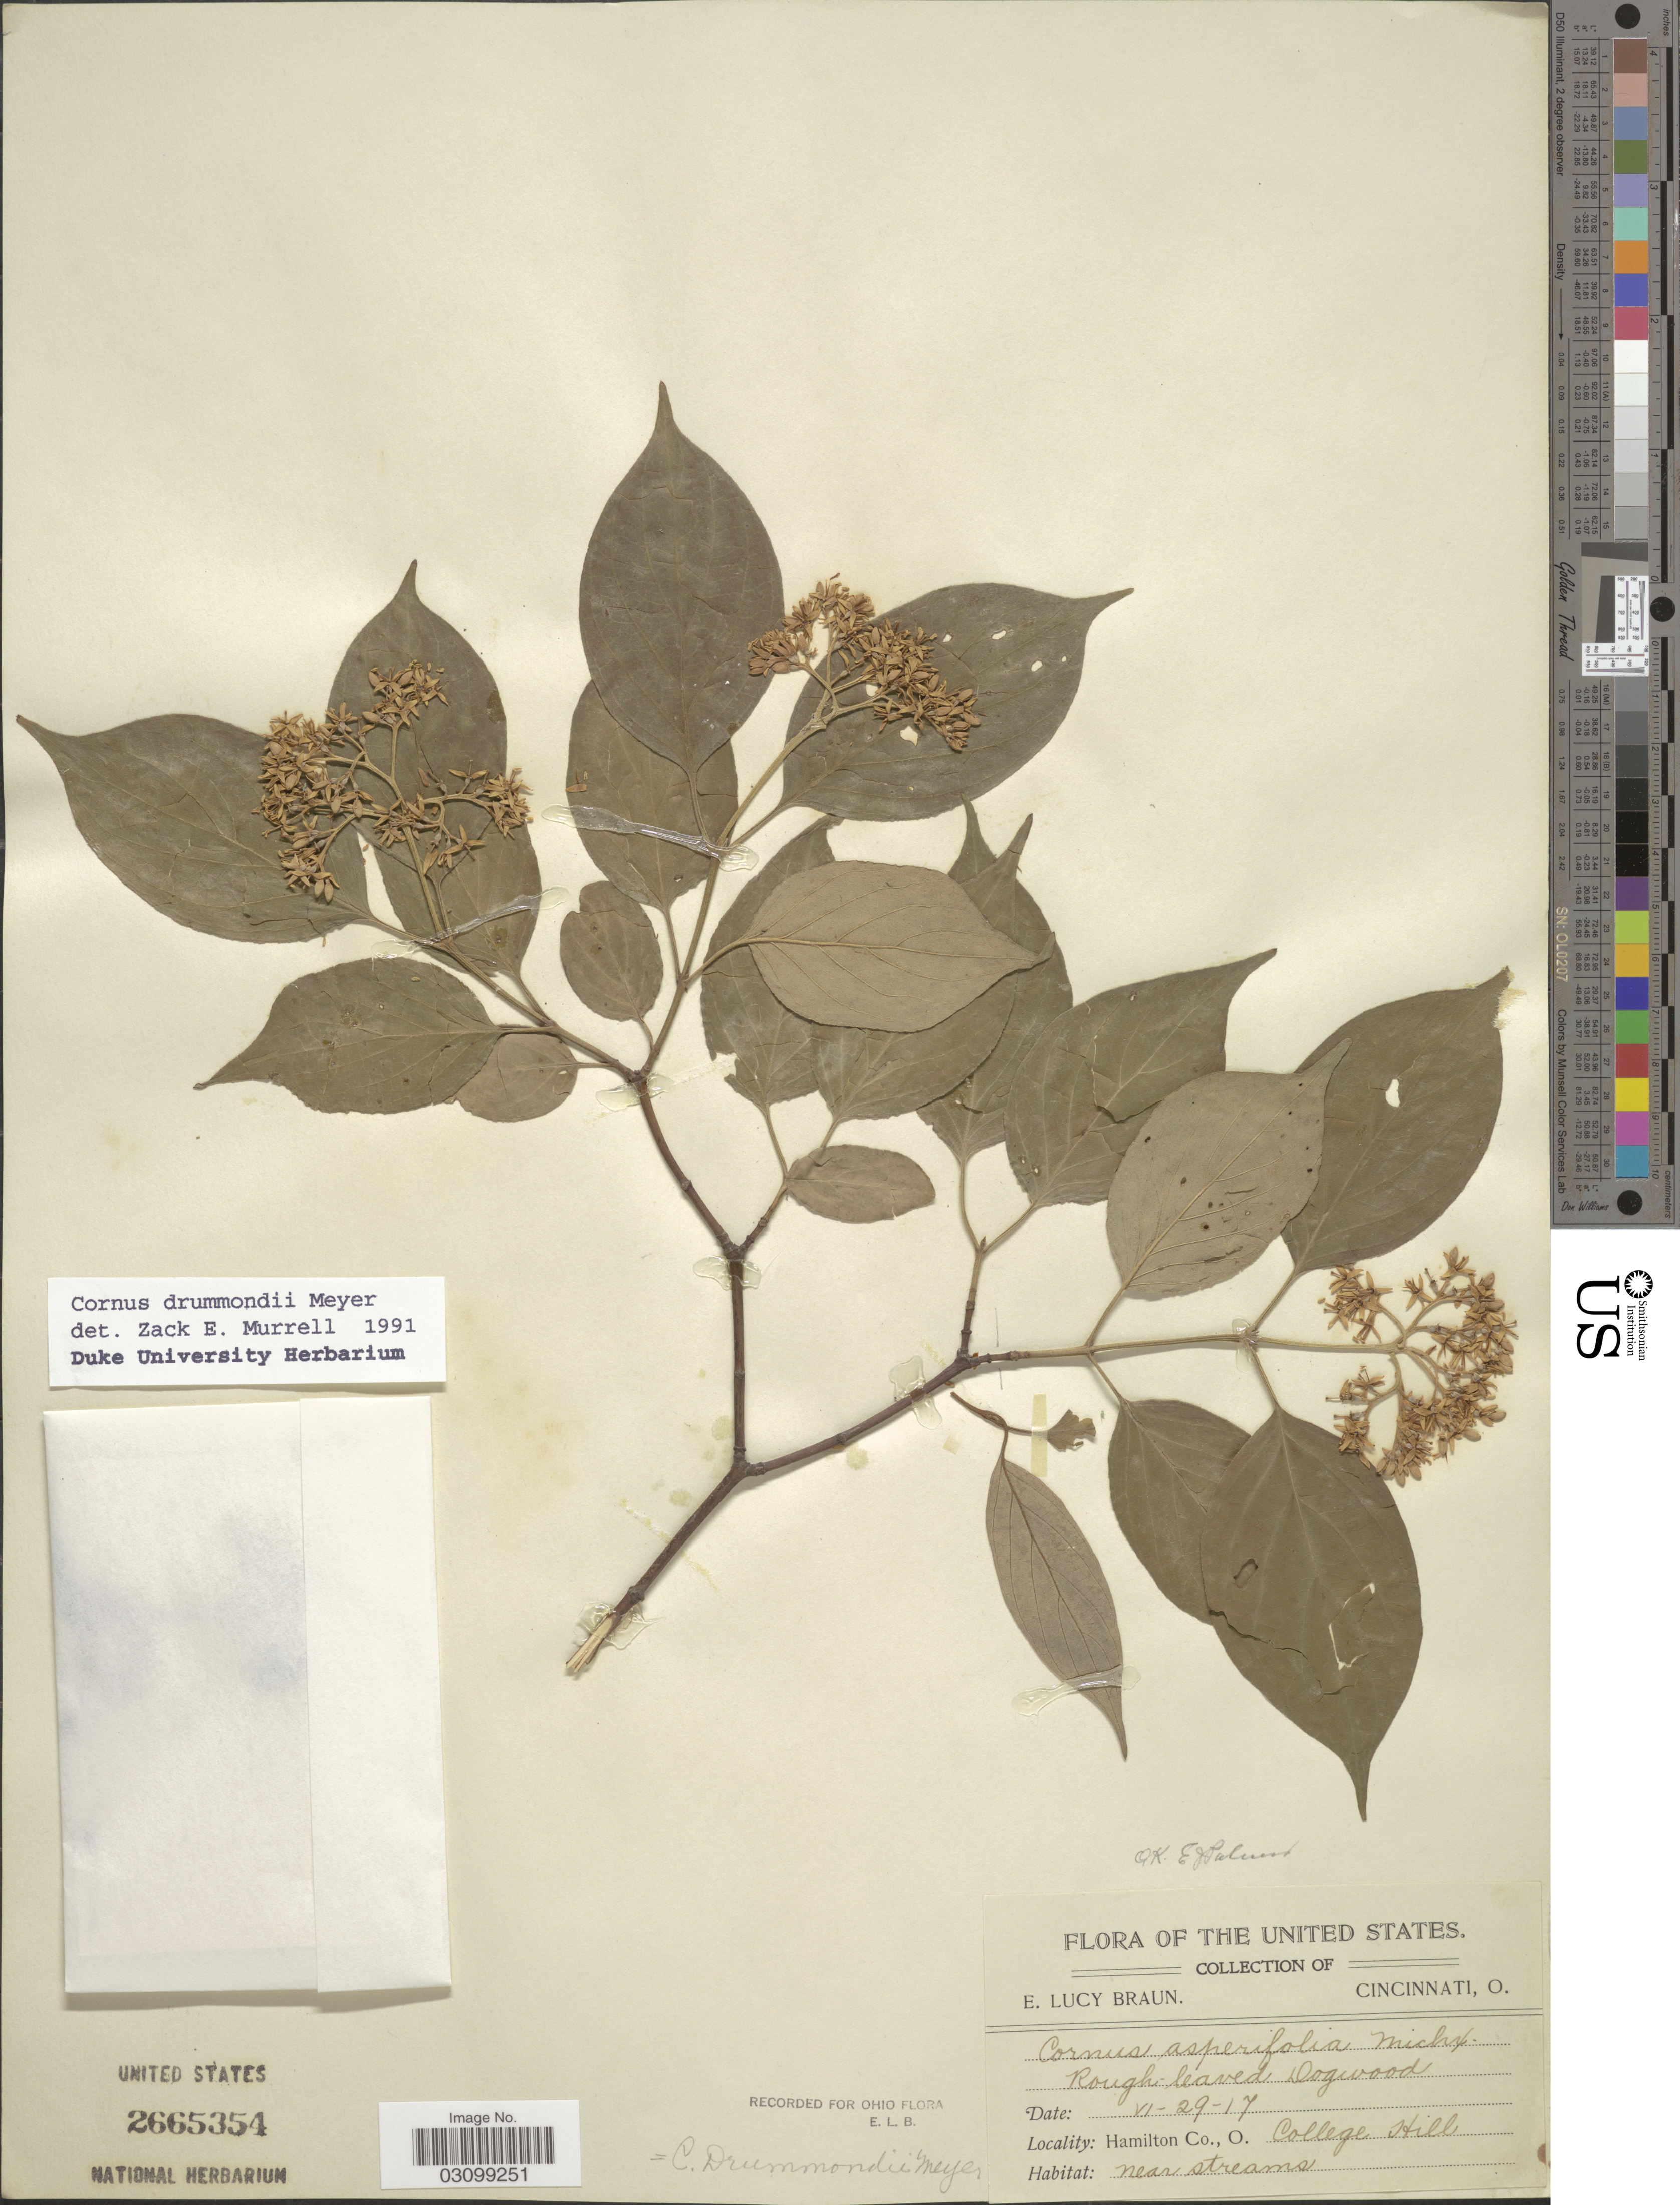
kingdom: Plantae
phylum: Tracheophyta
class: Magnoliopsida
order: Cornales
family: Cornaceae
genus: Cornus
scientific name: Cornus drummondii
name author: C.A. Mey.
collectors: E. L. Braun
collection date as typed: Transcribed d/m/y: 29/6/17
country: United States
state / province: Ohio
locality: Hamilton Co., College Hill.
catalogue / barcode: US 2665354